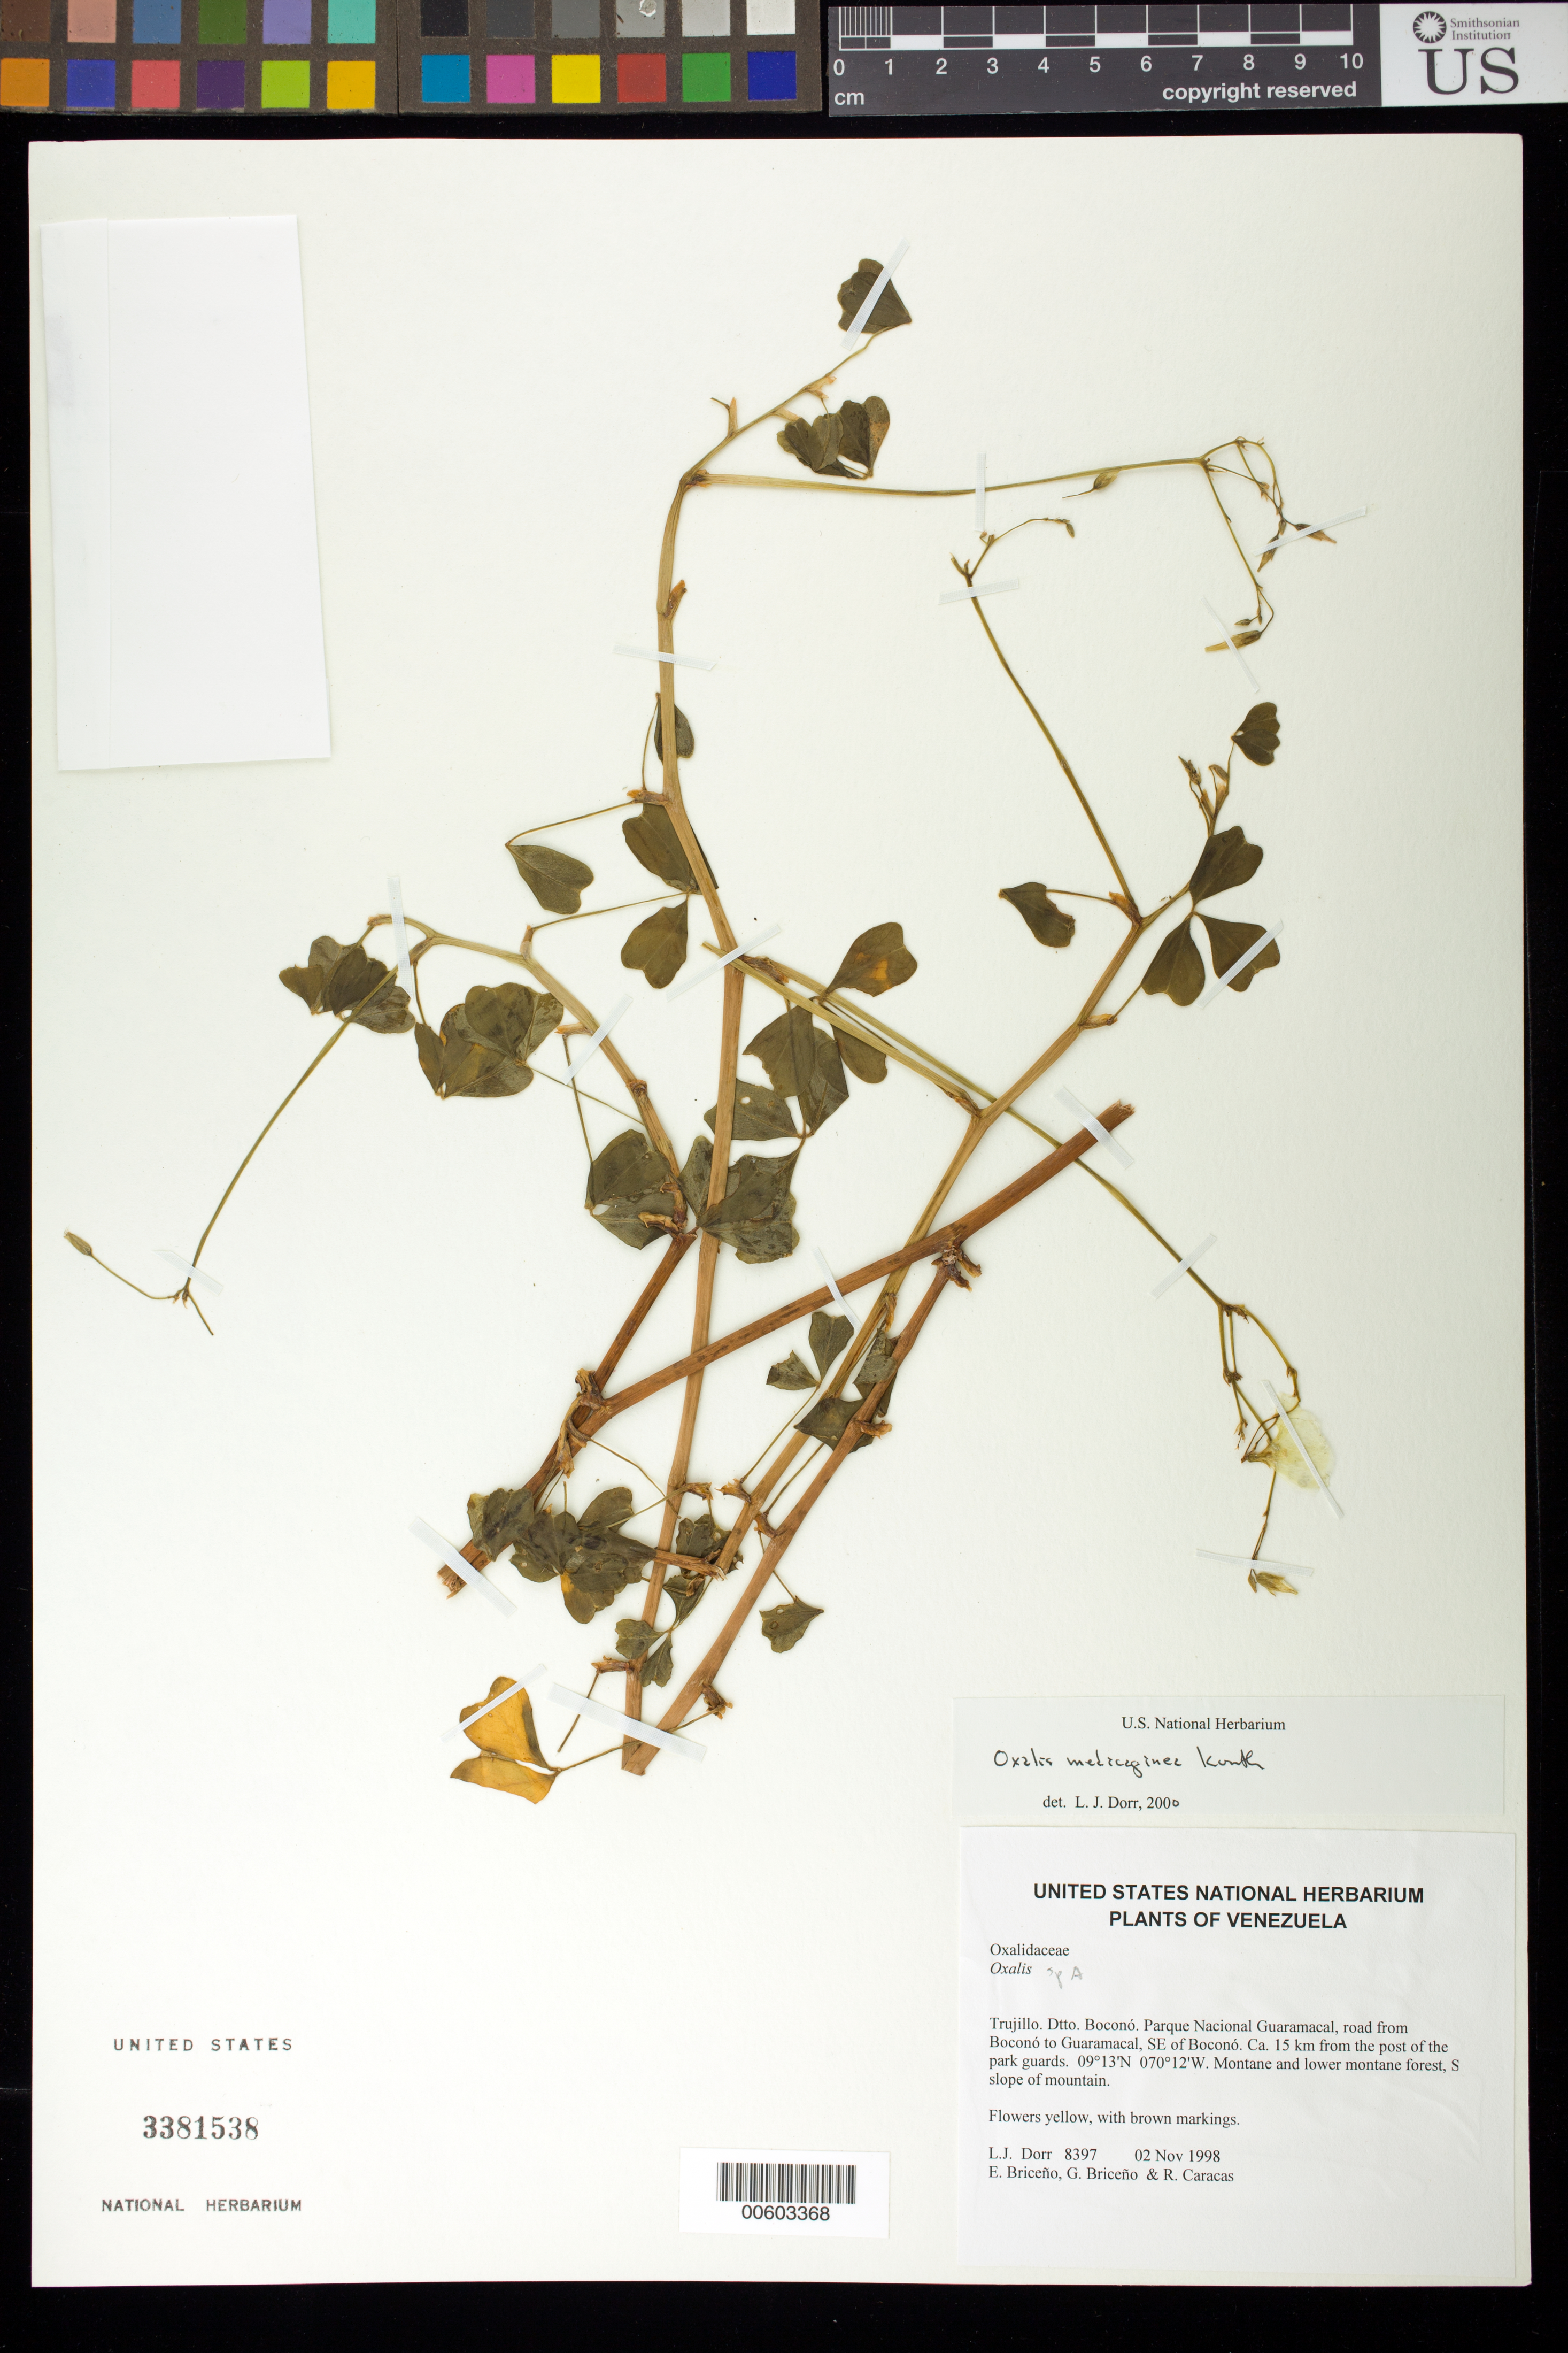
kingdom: Plantae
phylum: Tracheophyta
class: Magnoliopsida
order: Oxalidales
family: Oxalidaceae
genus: Oxalis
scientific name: Oxalis medicaginea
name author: Kunth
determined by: Dorr, L. J., (BOT), Smithsonian Institution - National Museum of Natural History (UNITED STATES)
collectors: L. J. Dorr, E. Briceño, G. Briceño & R. Caracas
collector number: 8397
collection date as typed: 02 Nov 1998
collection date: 1998-11-02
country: Venezuela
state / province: Trujillo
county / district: Boconó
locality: Parque Nacional Guaramacal, road from Boconó to Guaramacal, SE of Boconó, ca. 15 km from the post of the park guards.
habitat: Montane and lower montane forest, S slope of mountain.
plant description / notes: CTES, F, MO, PORT, US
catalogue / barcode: US 3381538